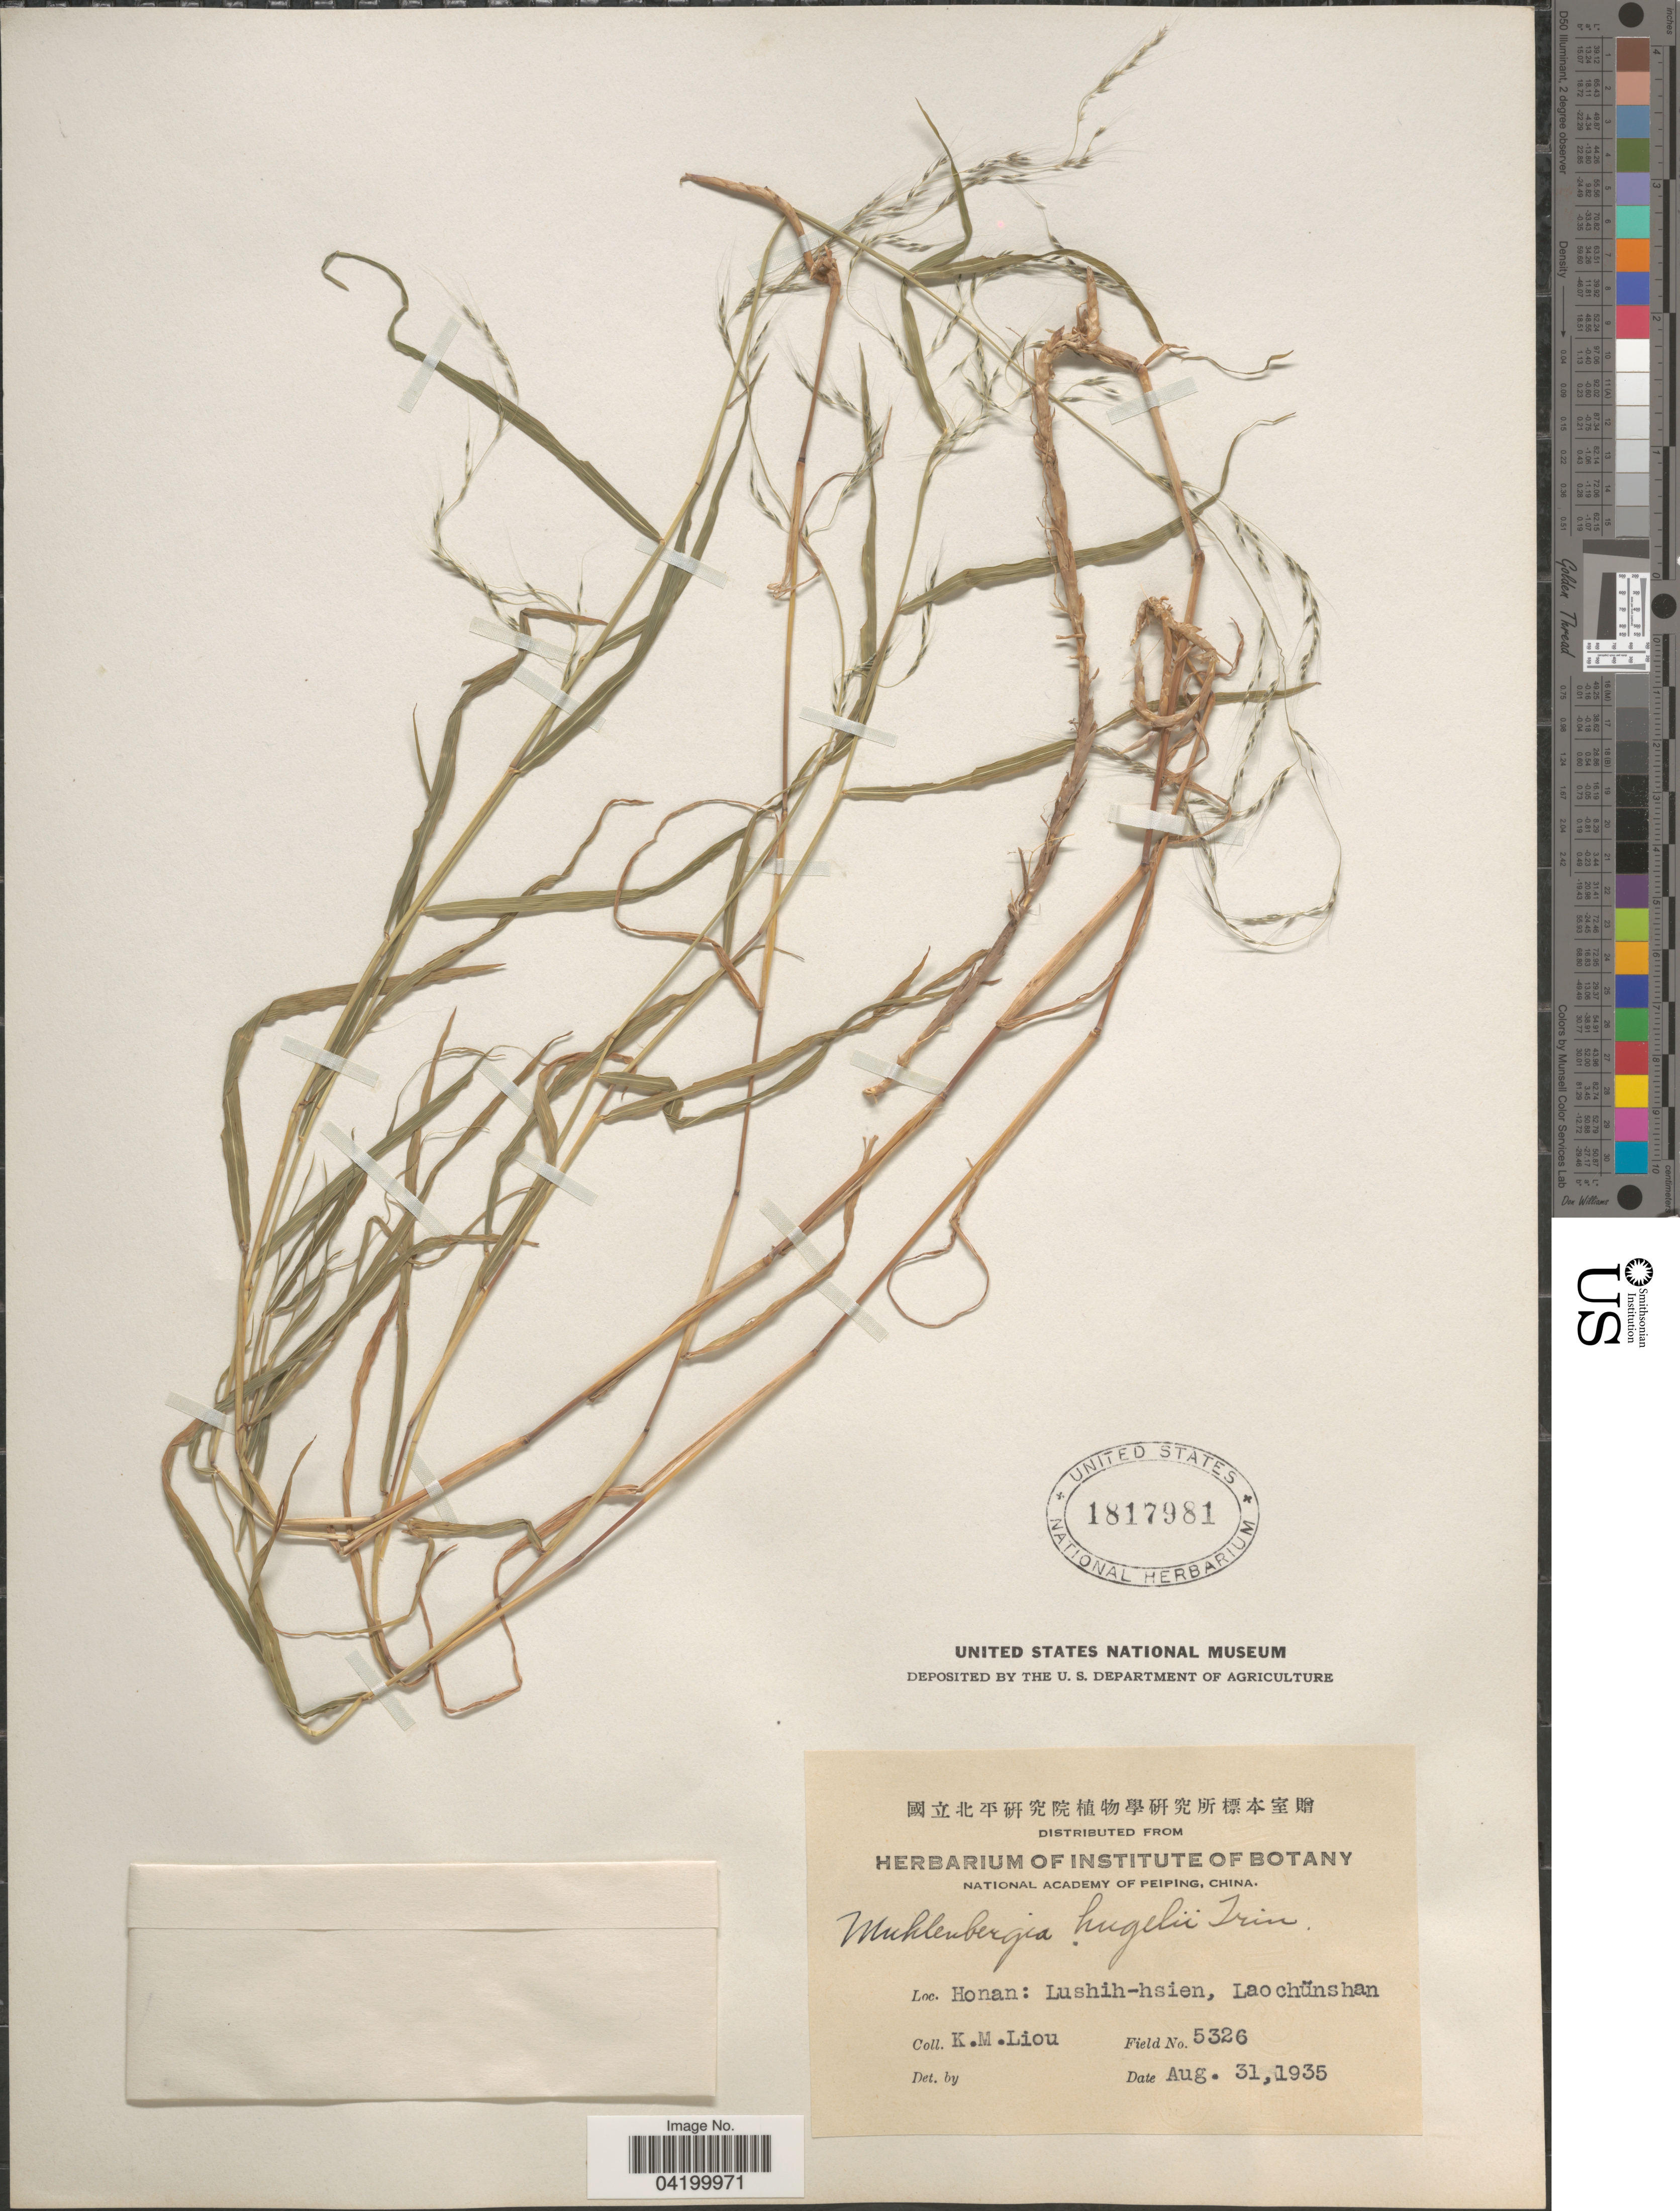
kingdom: Plantae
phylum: Tracheophyta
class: Liliopsida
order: Poales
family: Poaceae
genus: Muhlenbergia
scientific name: Muhlenbergia huegelii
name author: Trin.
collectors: K. M. Liou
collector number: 5326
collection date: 1935-08-31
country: China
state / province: Henan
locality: Honan: Lushih-hsien, Laochünshan.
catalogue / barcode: US 1817981